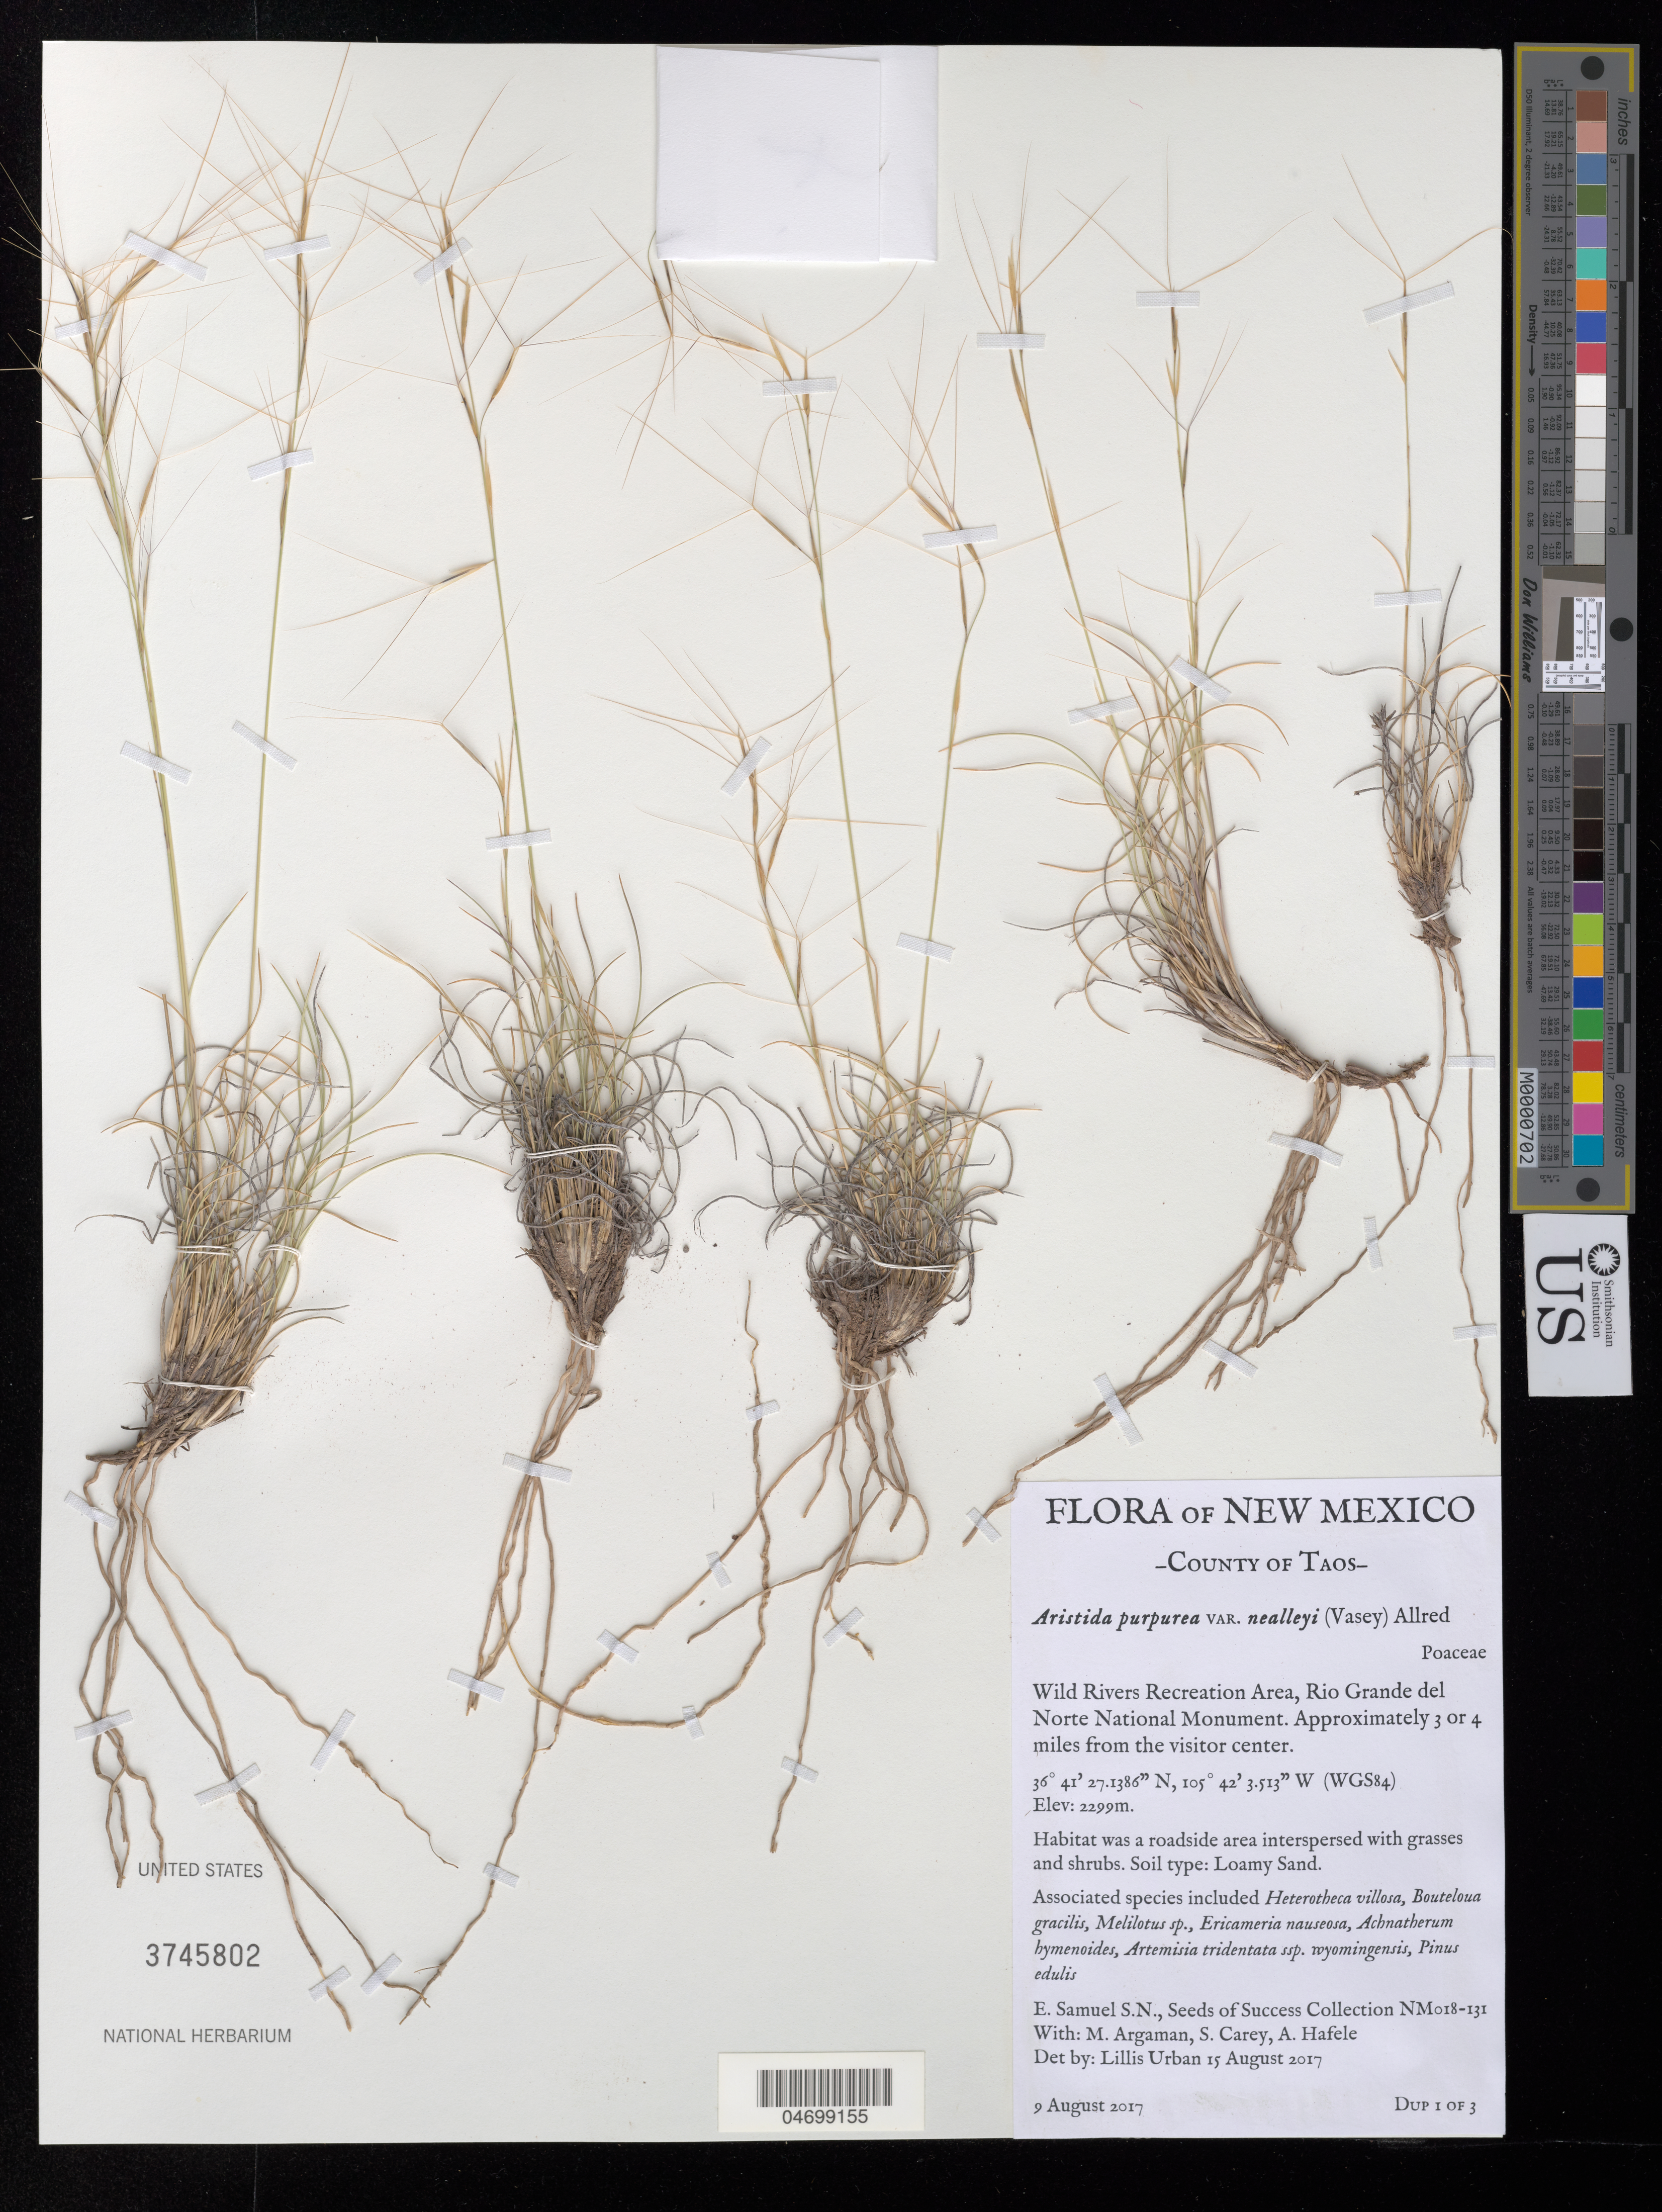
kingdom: Plantae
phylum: Tracheophyta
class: Liliopsida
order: Poales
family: Poaceae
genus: Aristida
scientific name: Aristida purpurea var. nealleyi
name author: (Vasey) Allred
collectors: E. Samuel, M. Argaman, S. Carey & A. Hafele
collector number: NM018-131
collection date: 2017-08-15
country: United States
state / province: New Mexico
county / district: Taos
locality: Rio Grande del Norte National Monument, Wild Rivers Recreation Area.3-4 mi. from visitor center.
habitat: Roadside interspersed with grasses and shrubs. Loamy Sand. With Pinus edulis, Bouteloua gracilis, Melilotus sp., etc.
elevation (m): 2299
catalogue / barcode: US 3745802